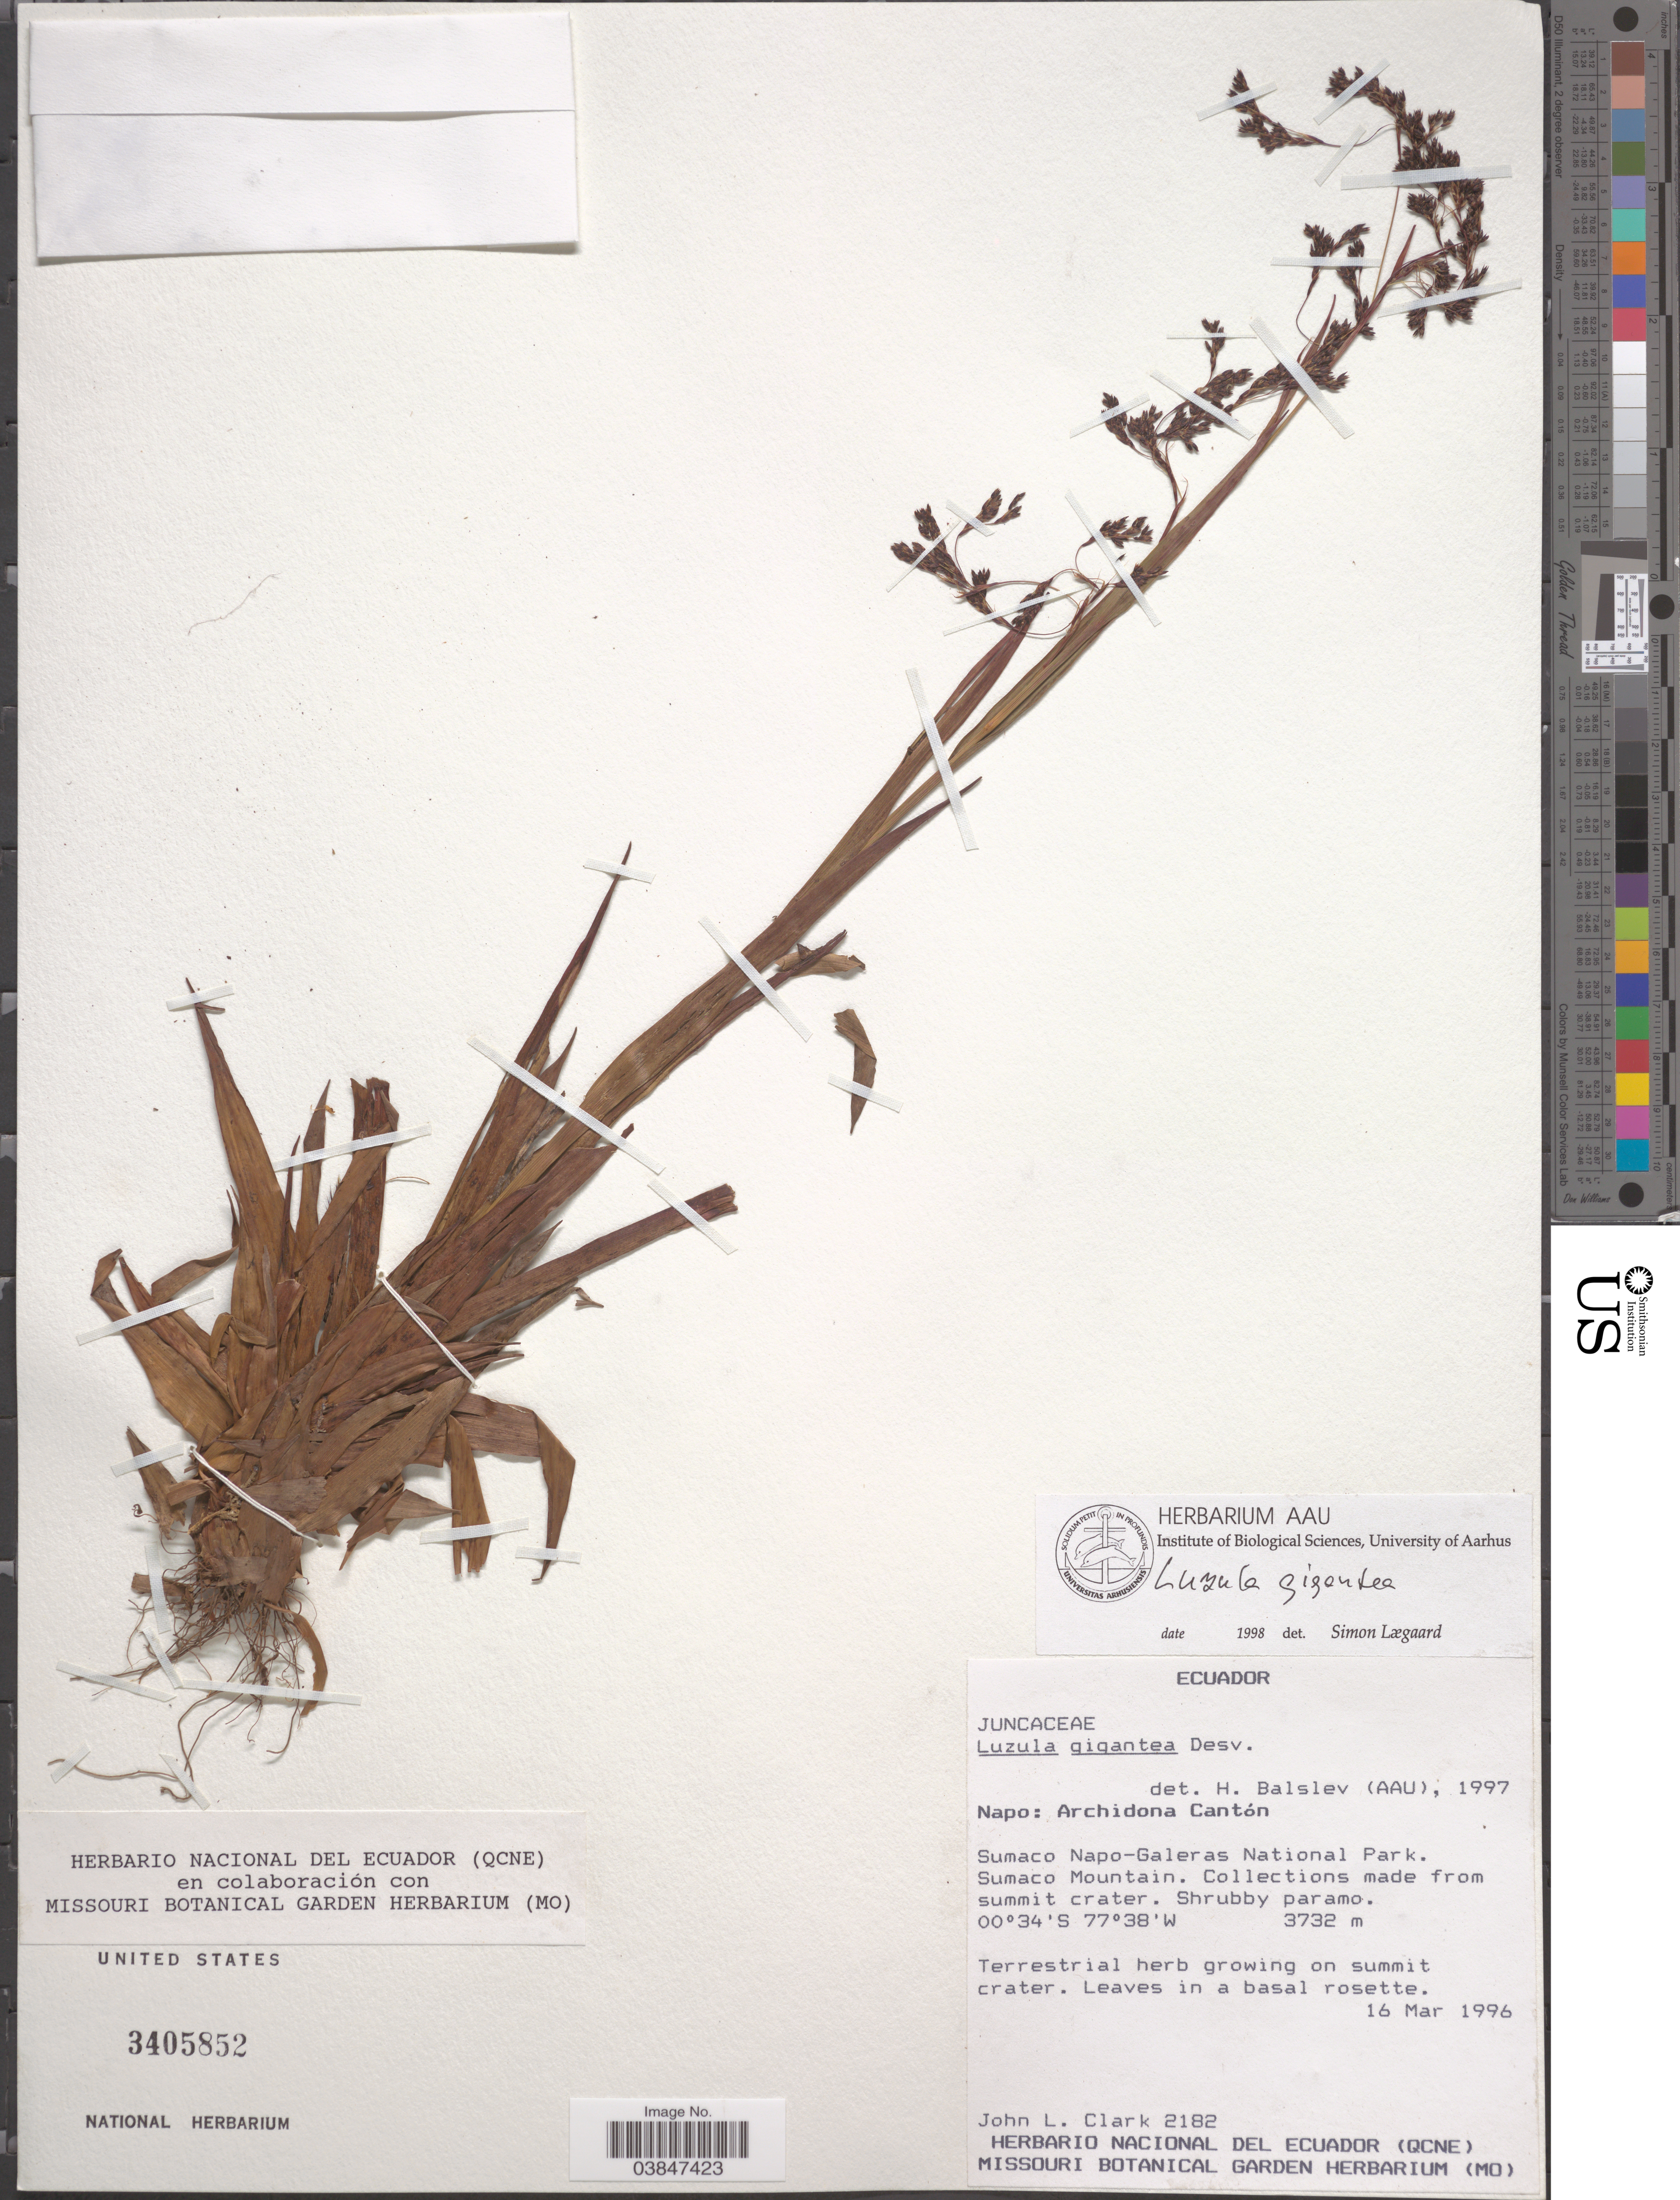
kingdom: Plantae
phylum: Tracheophyta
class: Liliopsida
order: Poales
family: Juncaceae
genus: Luzula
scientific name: Luzula gigantea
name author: Desv.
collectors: J. L. Clark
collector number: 2182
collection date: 1996-03-16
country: Ecuador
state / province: Napo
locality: Archidona Cantón. Sumaco Napo-Galeras National Park. Sumaco Mountain. Summit crater.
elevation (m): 3732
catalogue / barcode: US 3405852